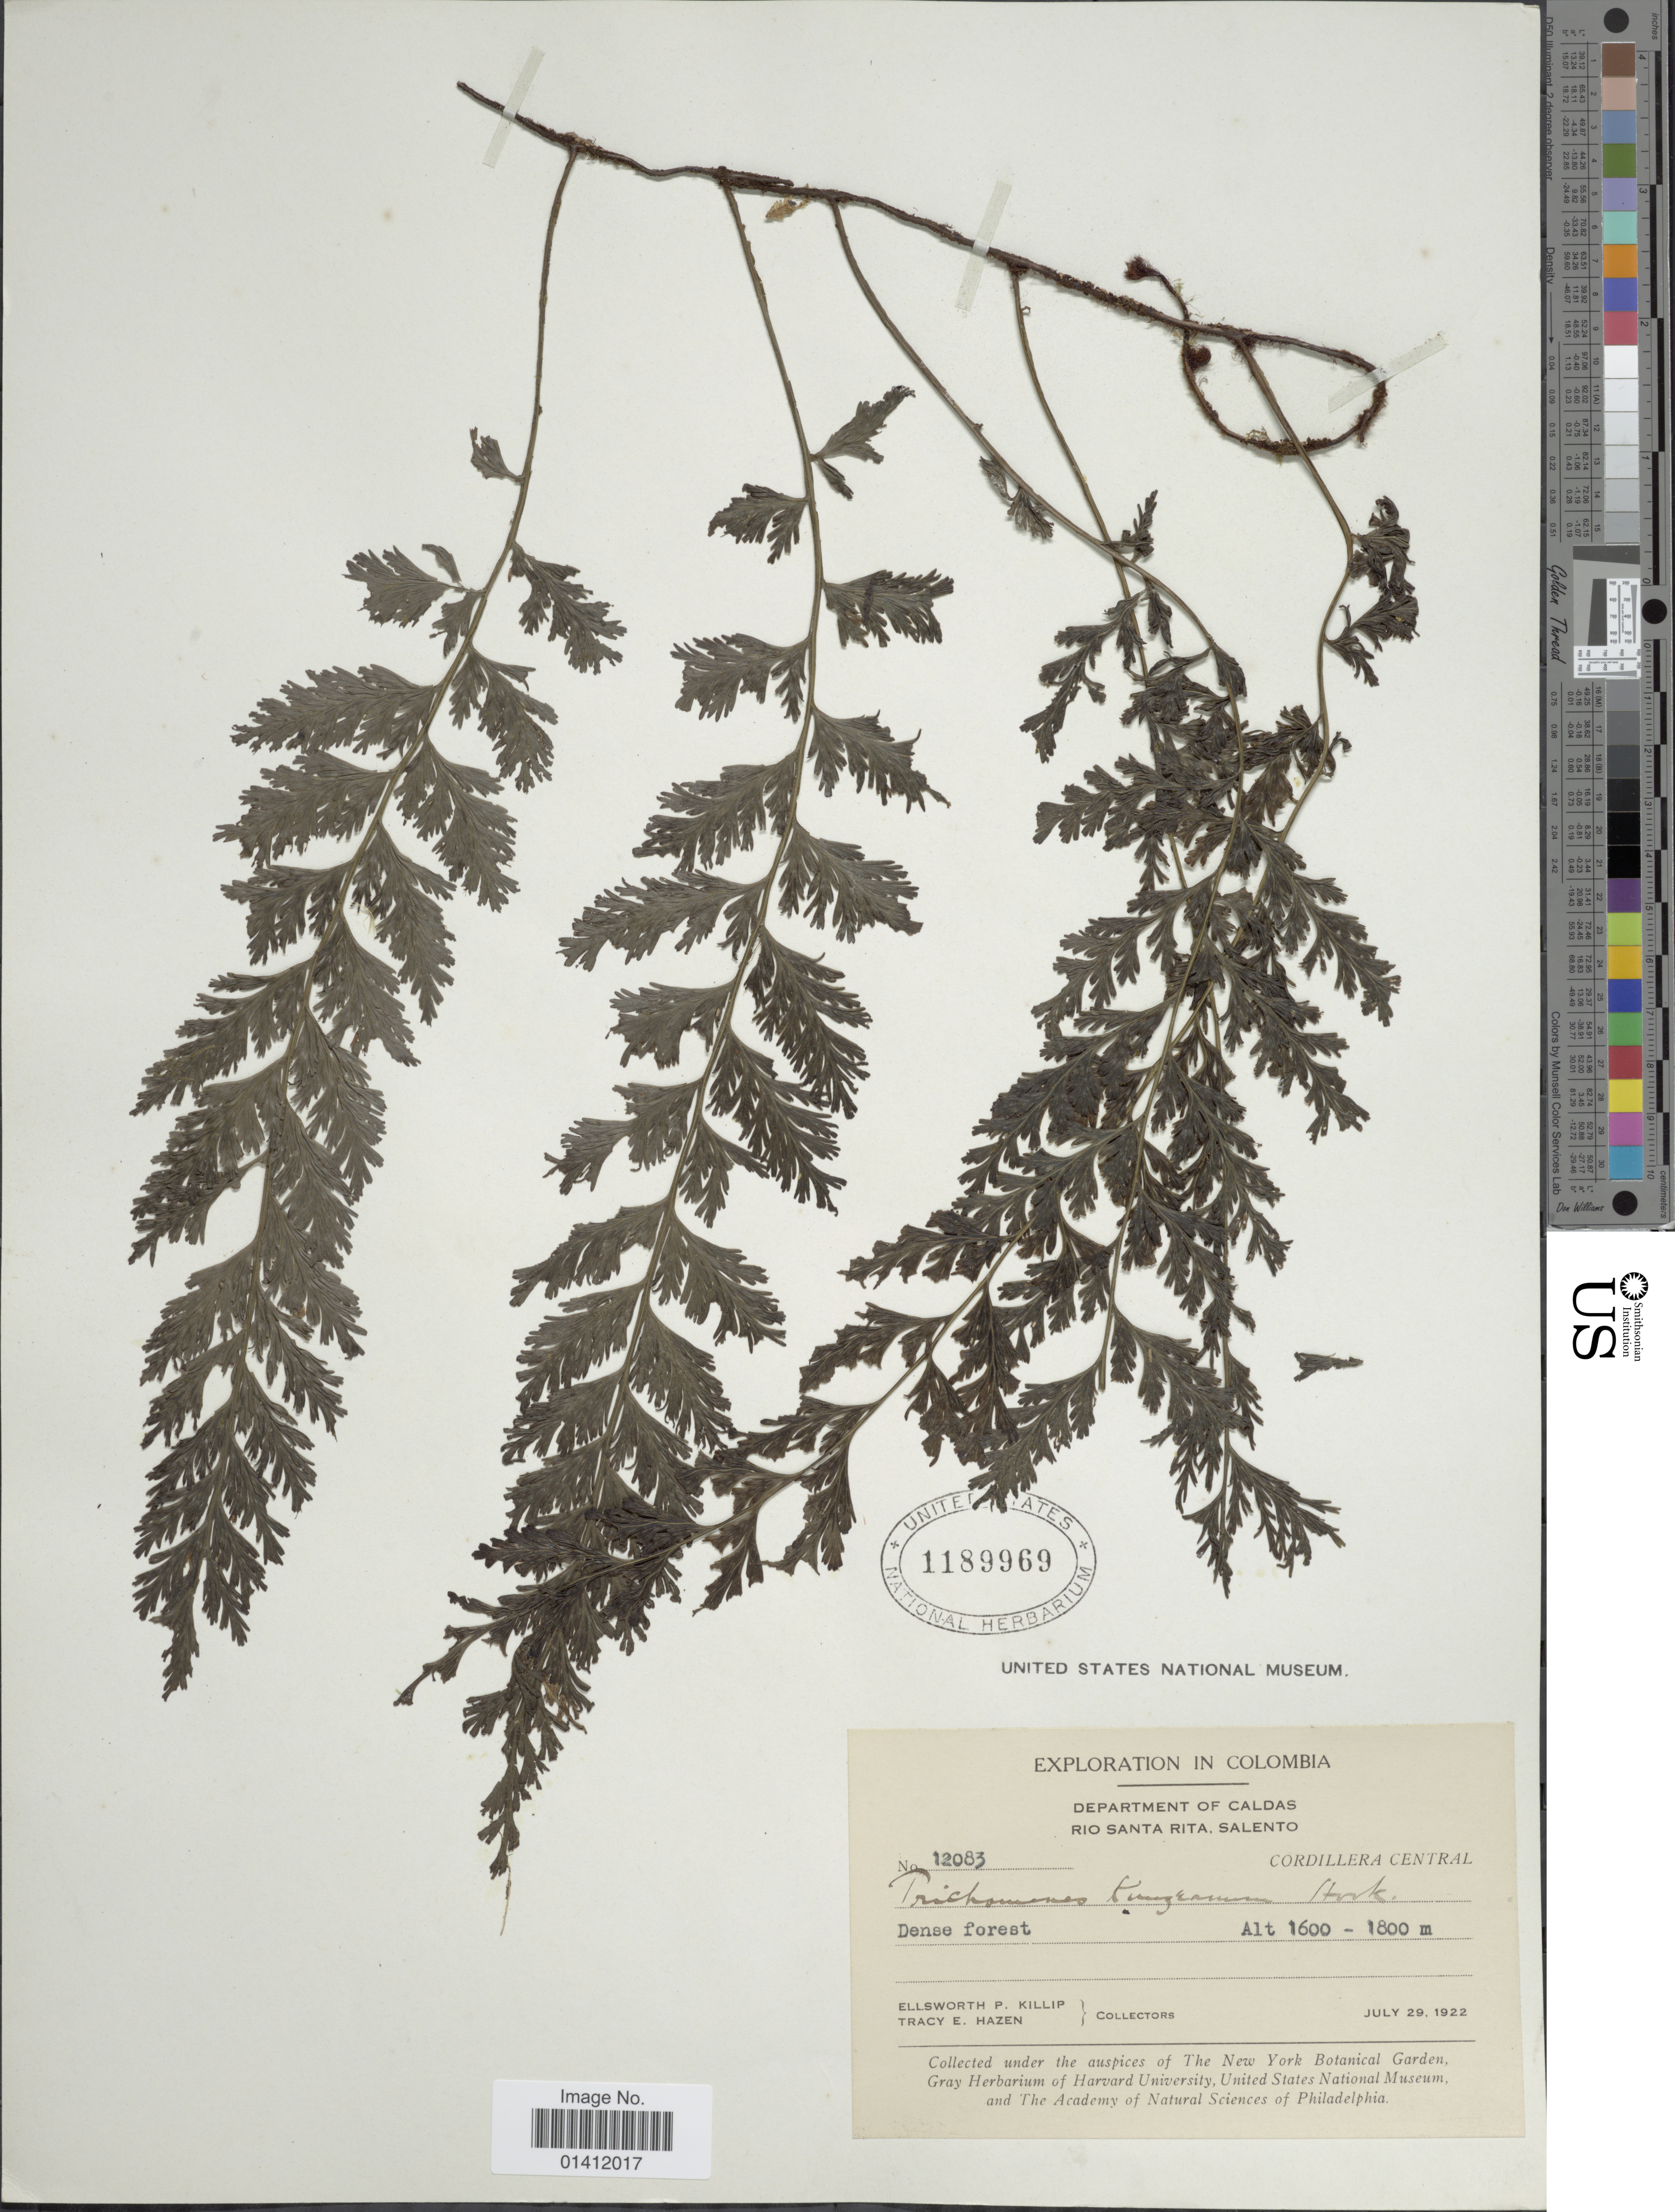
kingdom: Plantae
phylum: Tracheophyta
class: Polypodiopsida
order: Hymenophyllales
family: Hymenophyllaceae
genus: Vandenboschia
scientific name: Vandenboschia radicans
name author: (Sw.) Copel.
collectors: E. P. Killip & T. E. Hazen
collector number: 12083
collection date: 1922-07-29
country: Colombia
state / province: Caldas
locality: Department of Caldas. Rio Santa Rita, Salento. Cordillera Central.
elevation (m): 1600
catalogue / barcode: US 1189969